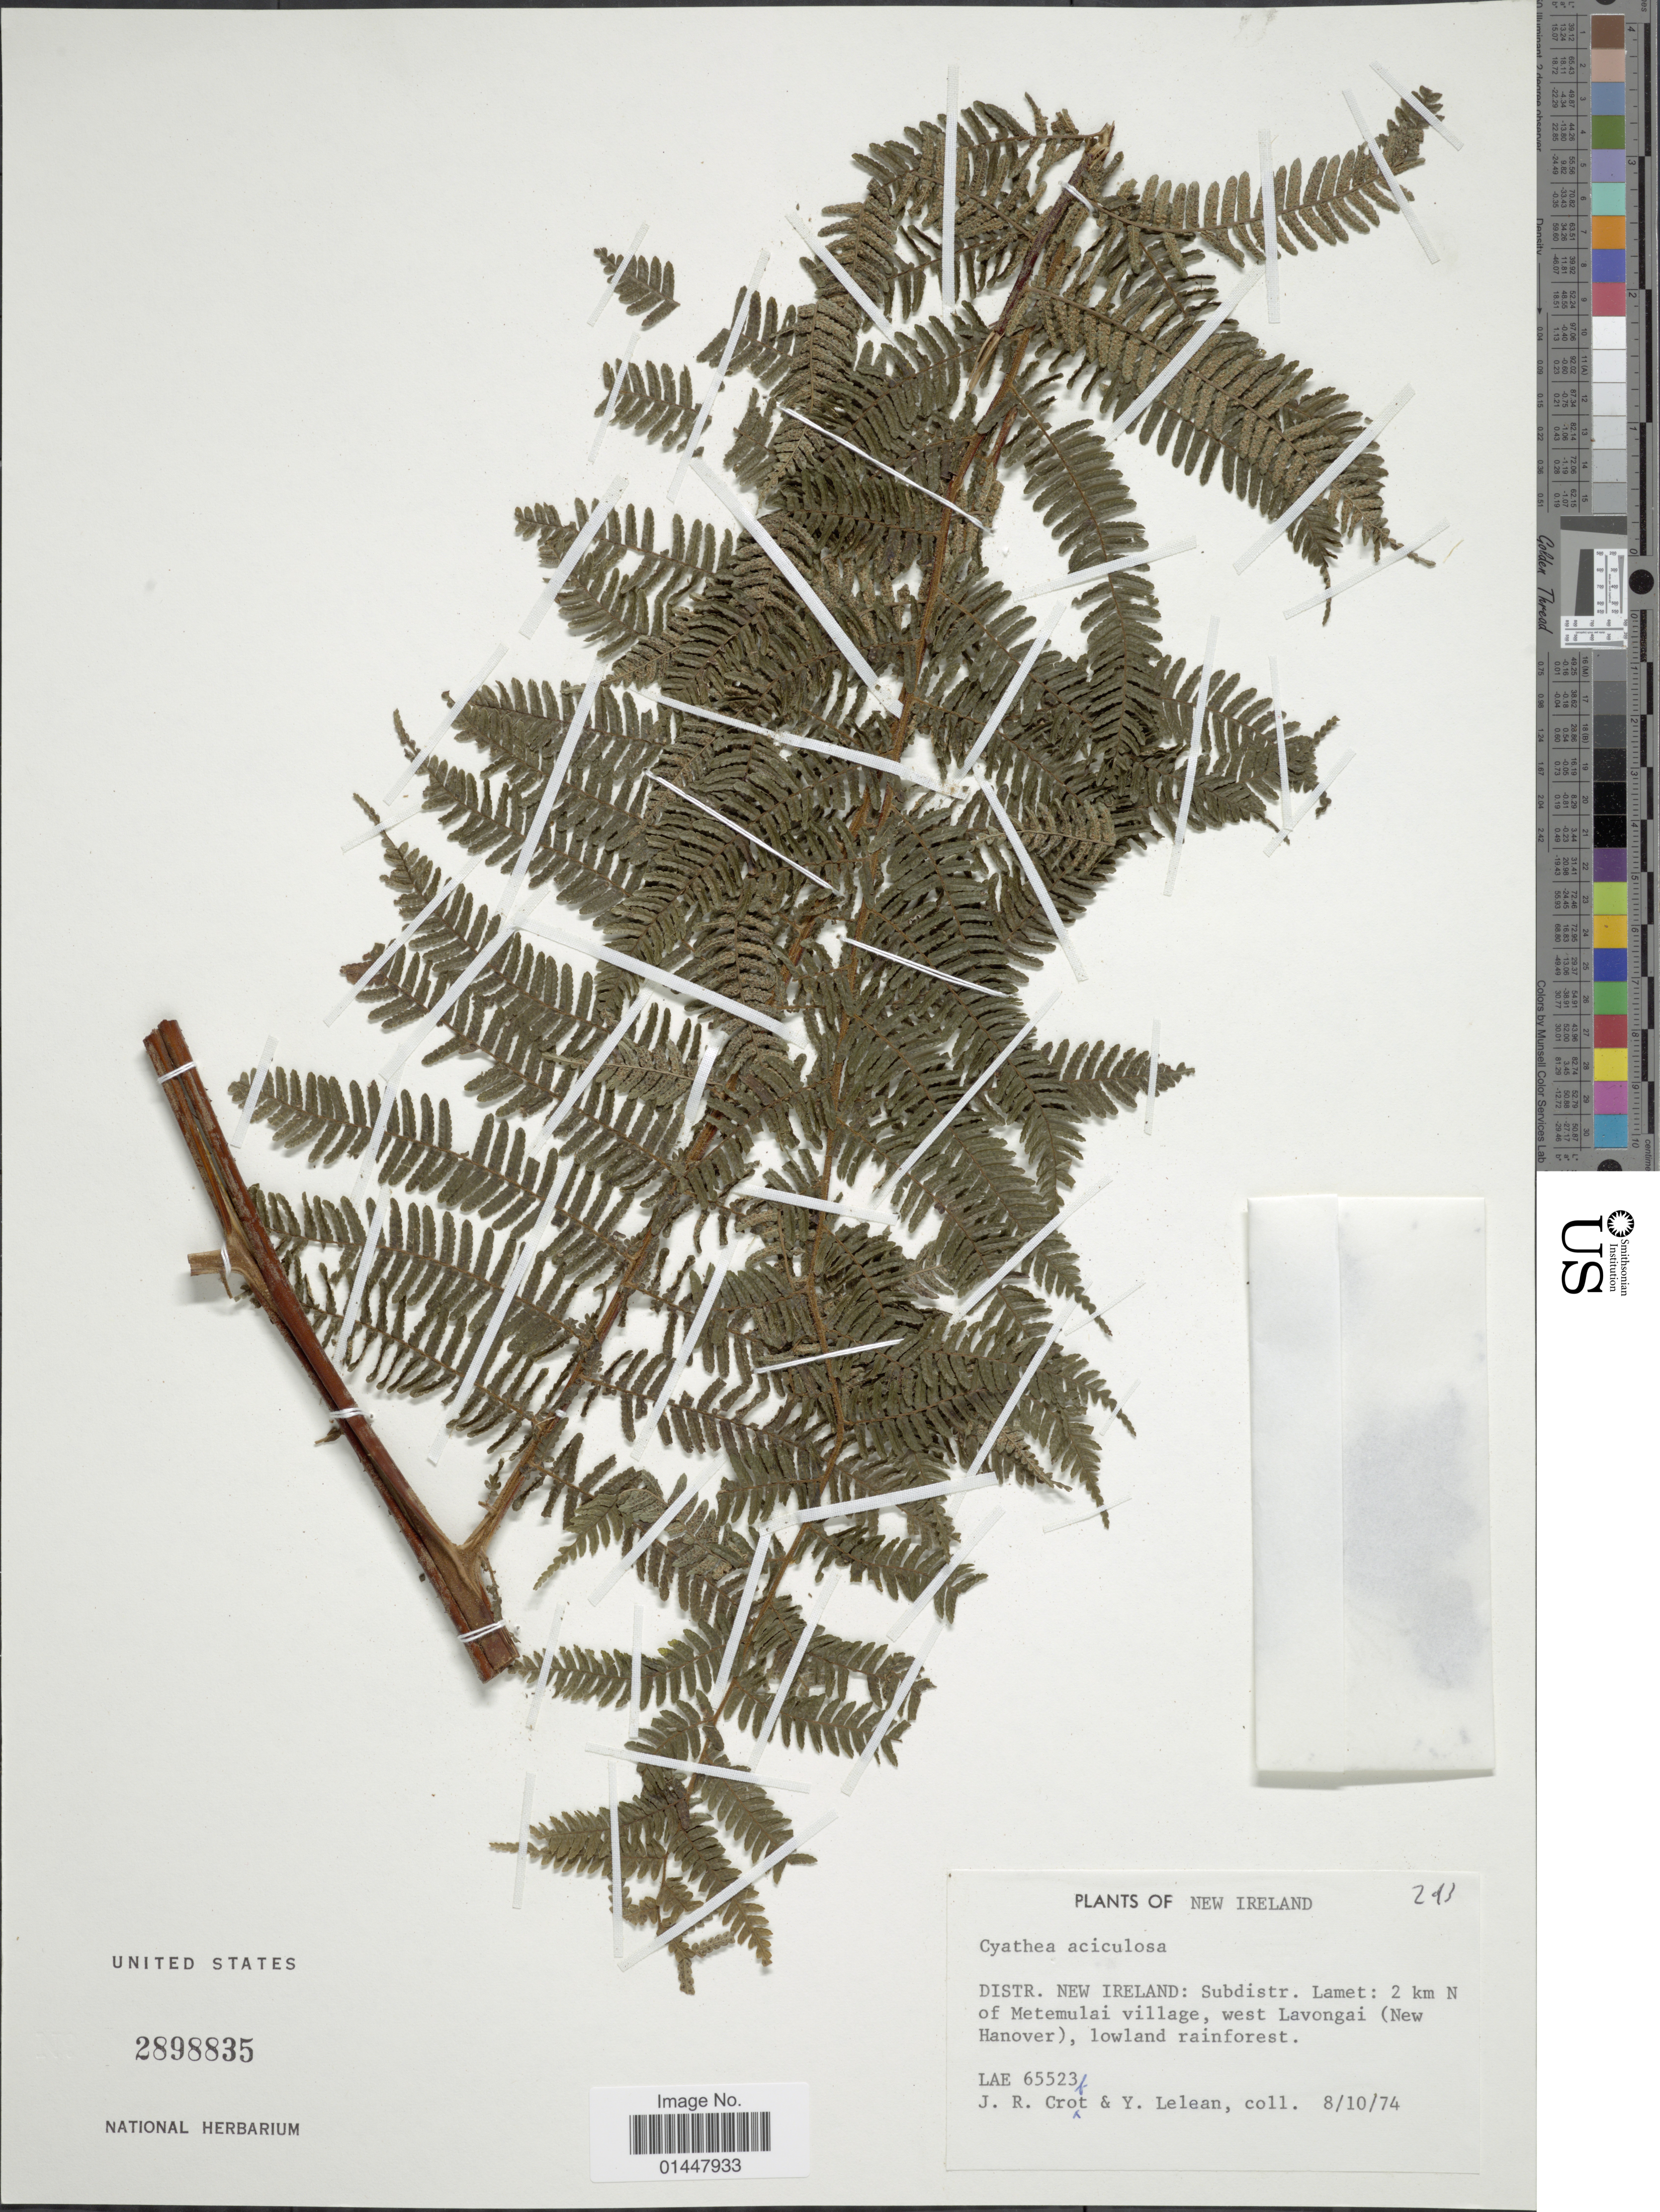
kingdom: Plantae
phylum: Tracheophyta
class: Polypodiopsida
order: Cyatheales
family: Cyatheaceae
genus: Sphaeropteris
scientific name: Sphaeropteris aciculosa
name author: (Copel.) R.M. Tryon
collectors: J. R. Croft & Y. Lelean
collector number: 65523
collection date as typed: Transcribed d/m/y: 8/10/74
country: Papua New Guinea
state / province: New Ireland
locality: Distr. New Ireland: Subdistr. Lamet: 2 km N of Metemulai Village, west Lavongai (New Hanover), lowland rainforest.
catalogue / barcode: US 2898835